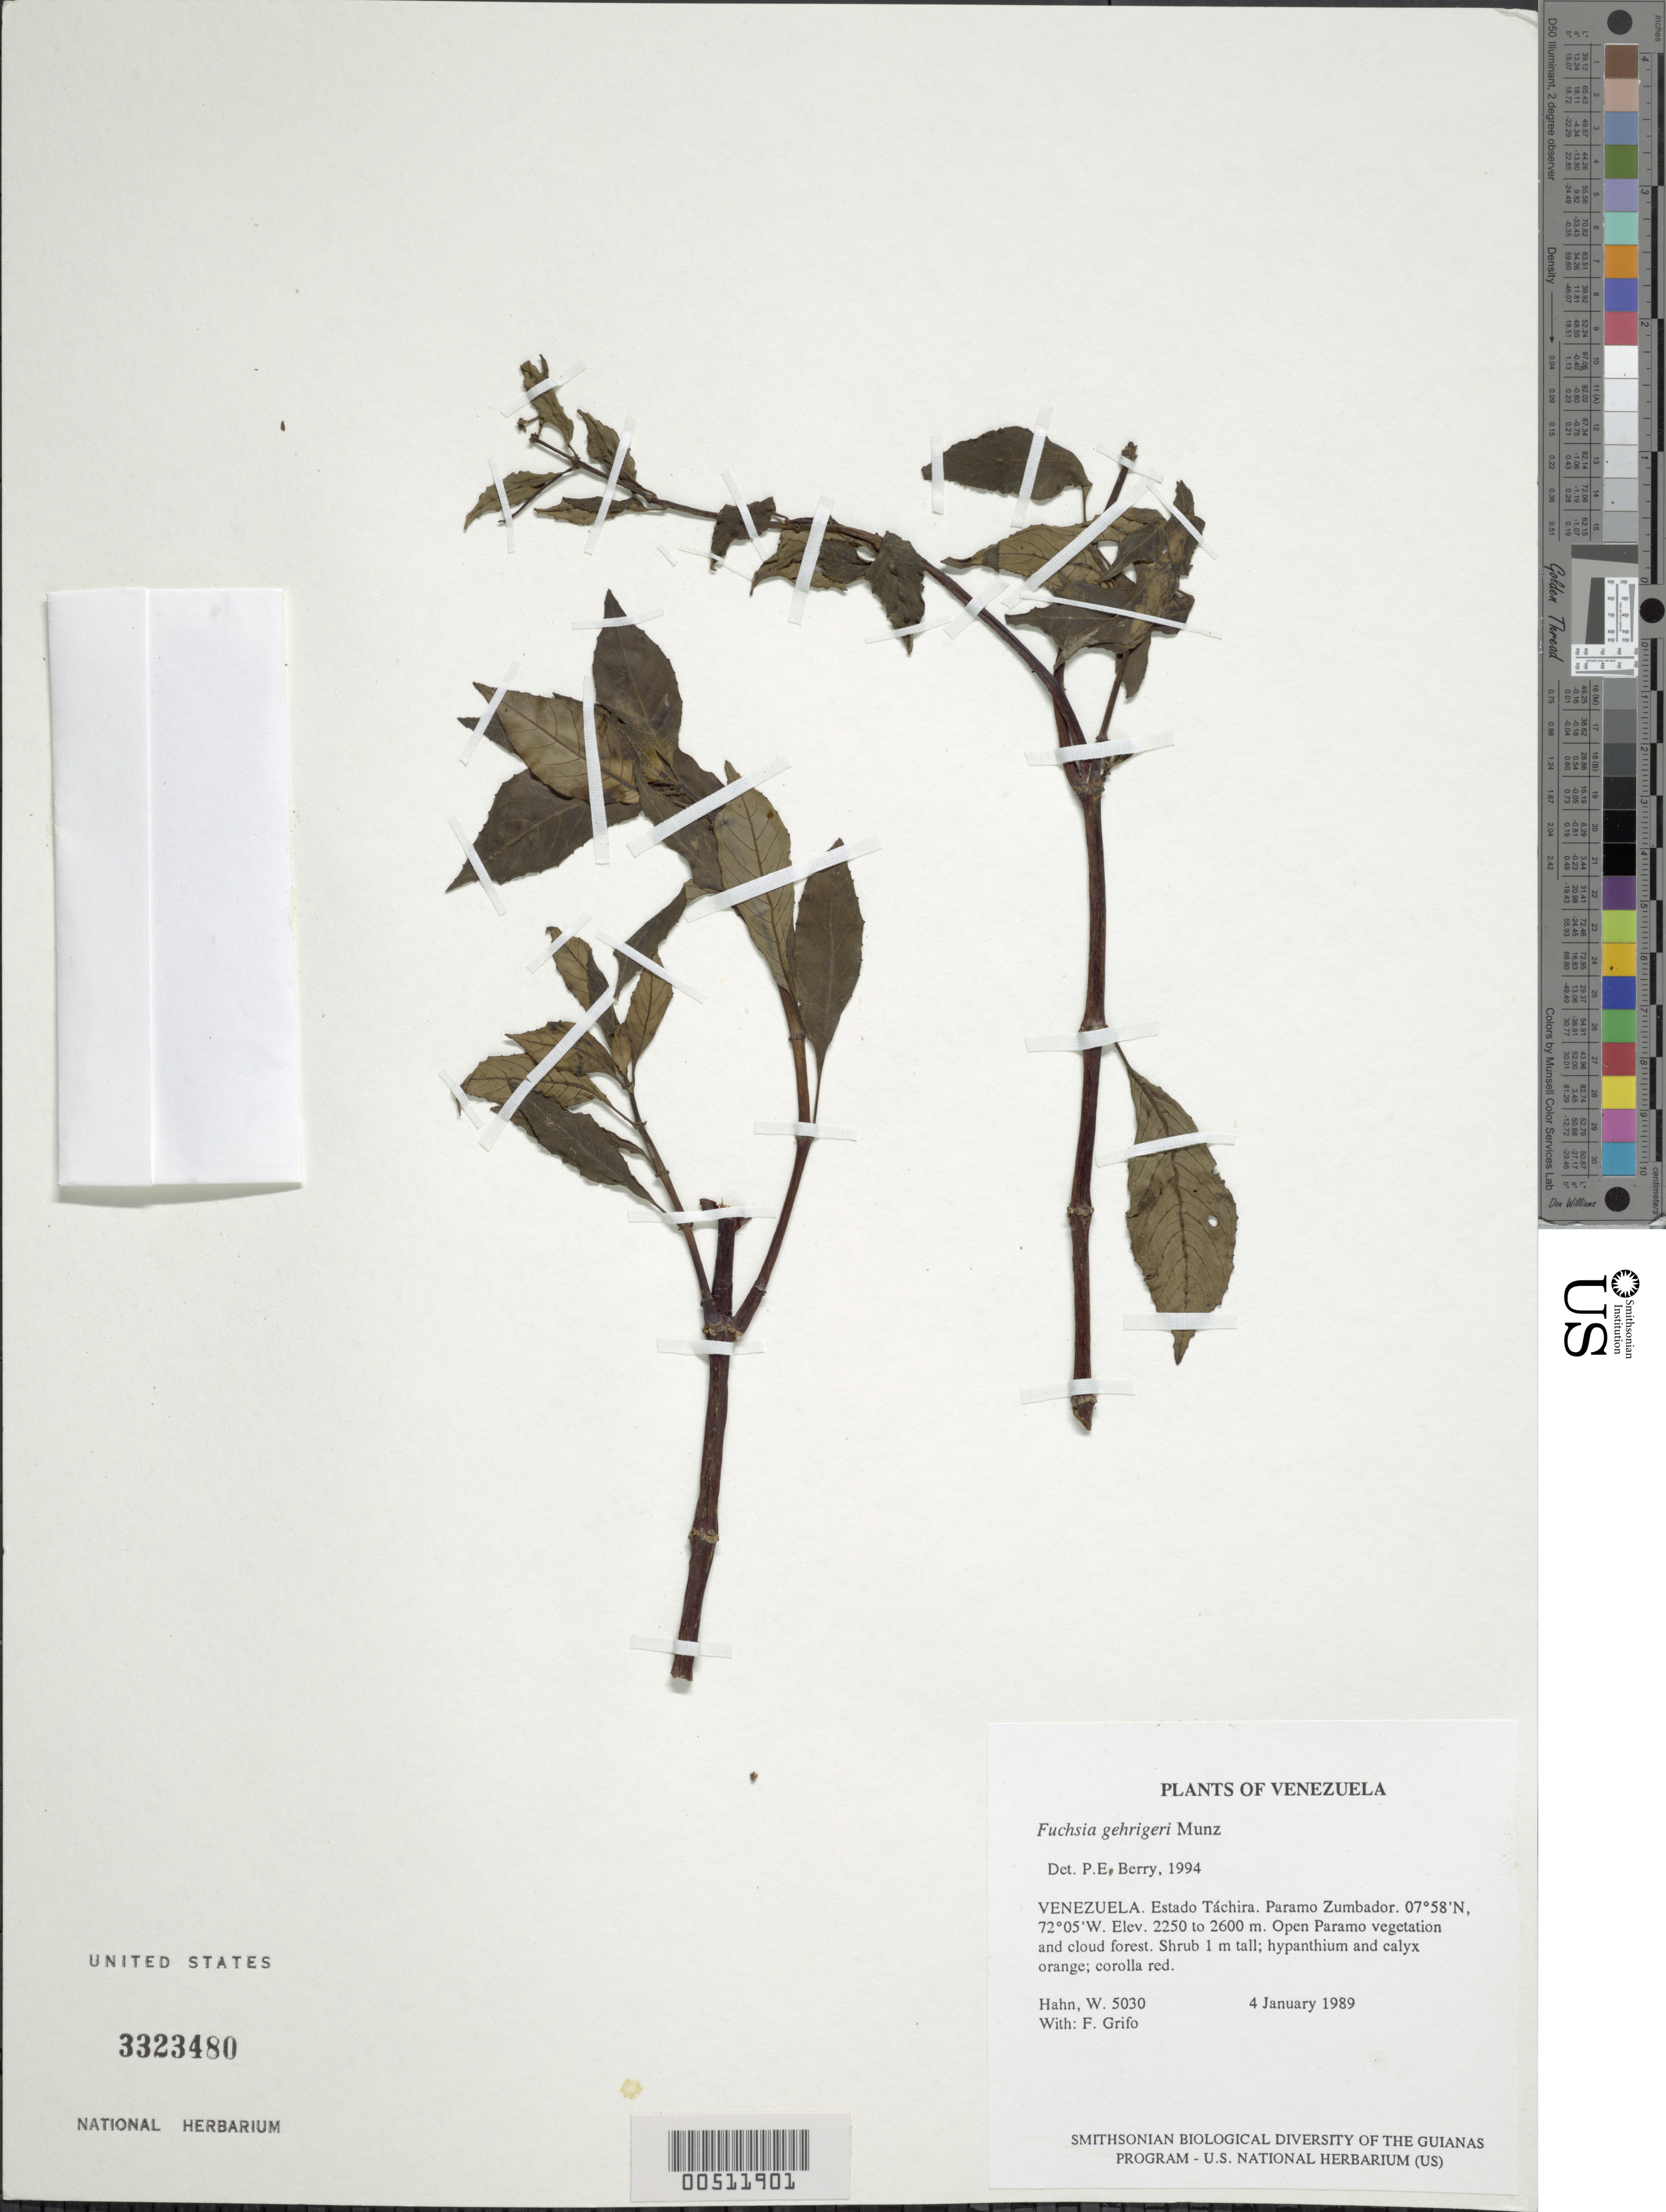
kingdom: Plantae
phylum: Tracheophyta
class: Magnoliopsida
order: Myrtales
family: Onagraceae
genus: Fuchsia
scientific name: Fuchsia gehrigeri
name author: Munz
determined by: Berry, P. E., (WIS), University of Wisconsin - Madison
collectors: W. Hahn & F. Grifo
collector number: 5030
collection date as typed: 4 January 1989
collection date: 1989-01-04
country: Venezuela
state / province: Táchira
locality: Paramo Zumbador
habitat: Open Paramo vegetation and cloud forest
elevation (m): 2250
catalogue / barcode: US 3323480